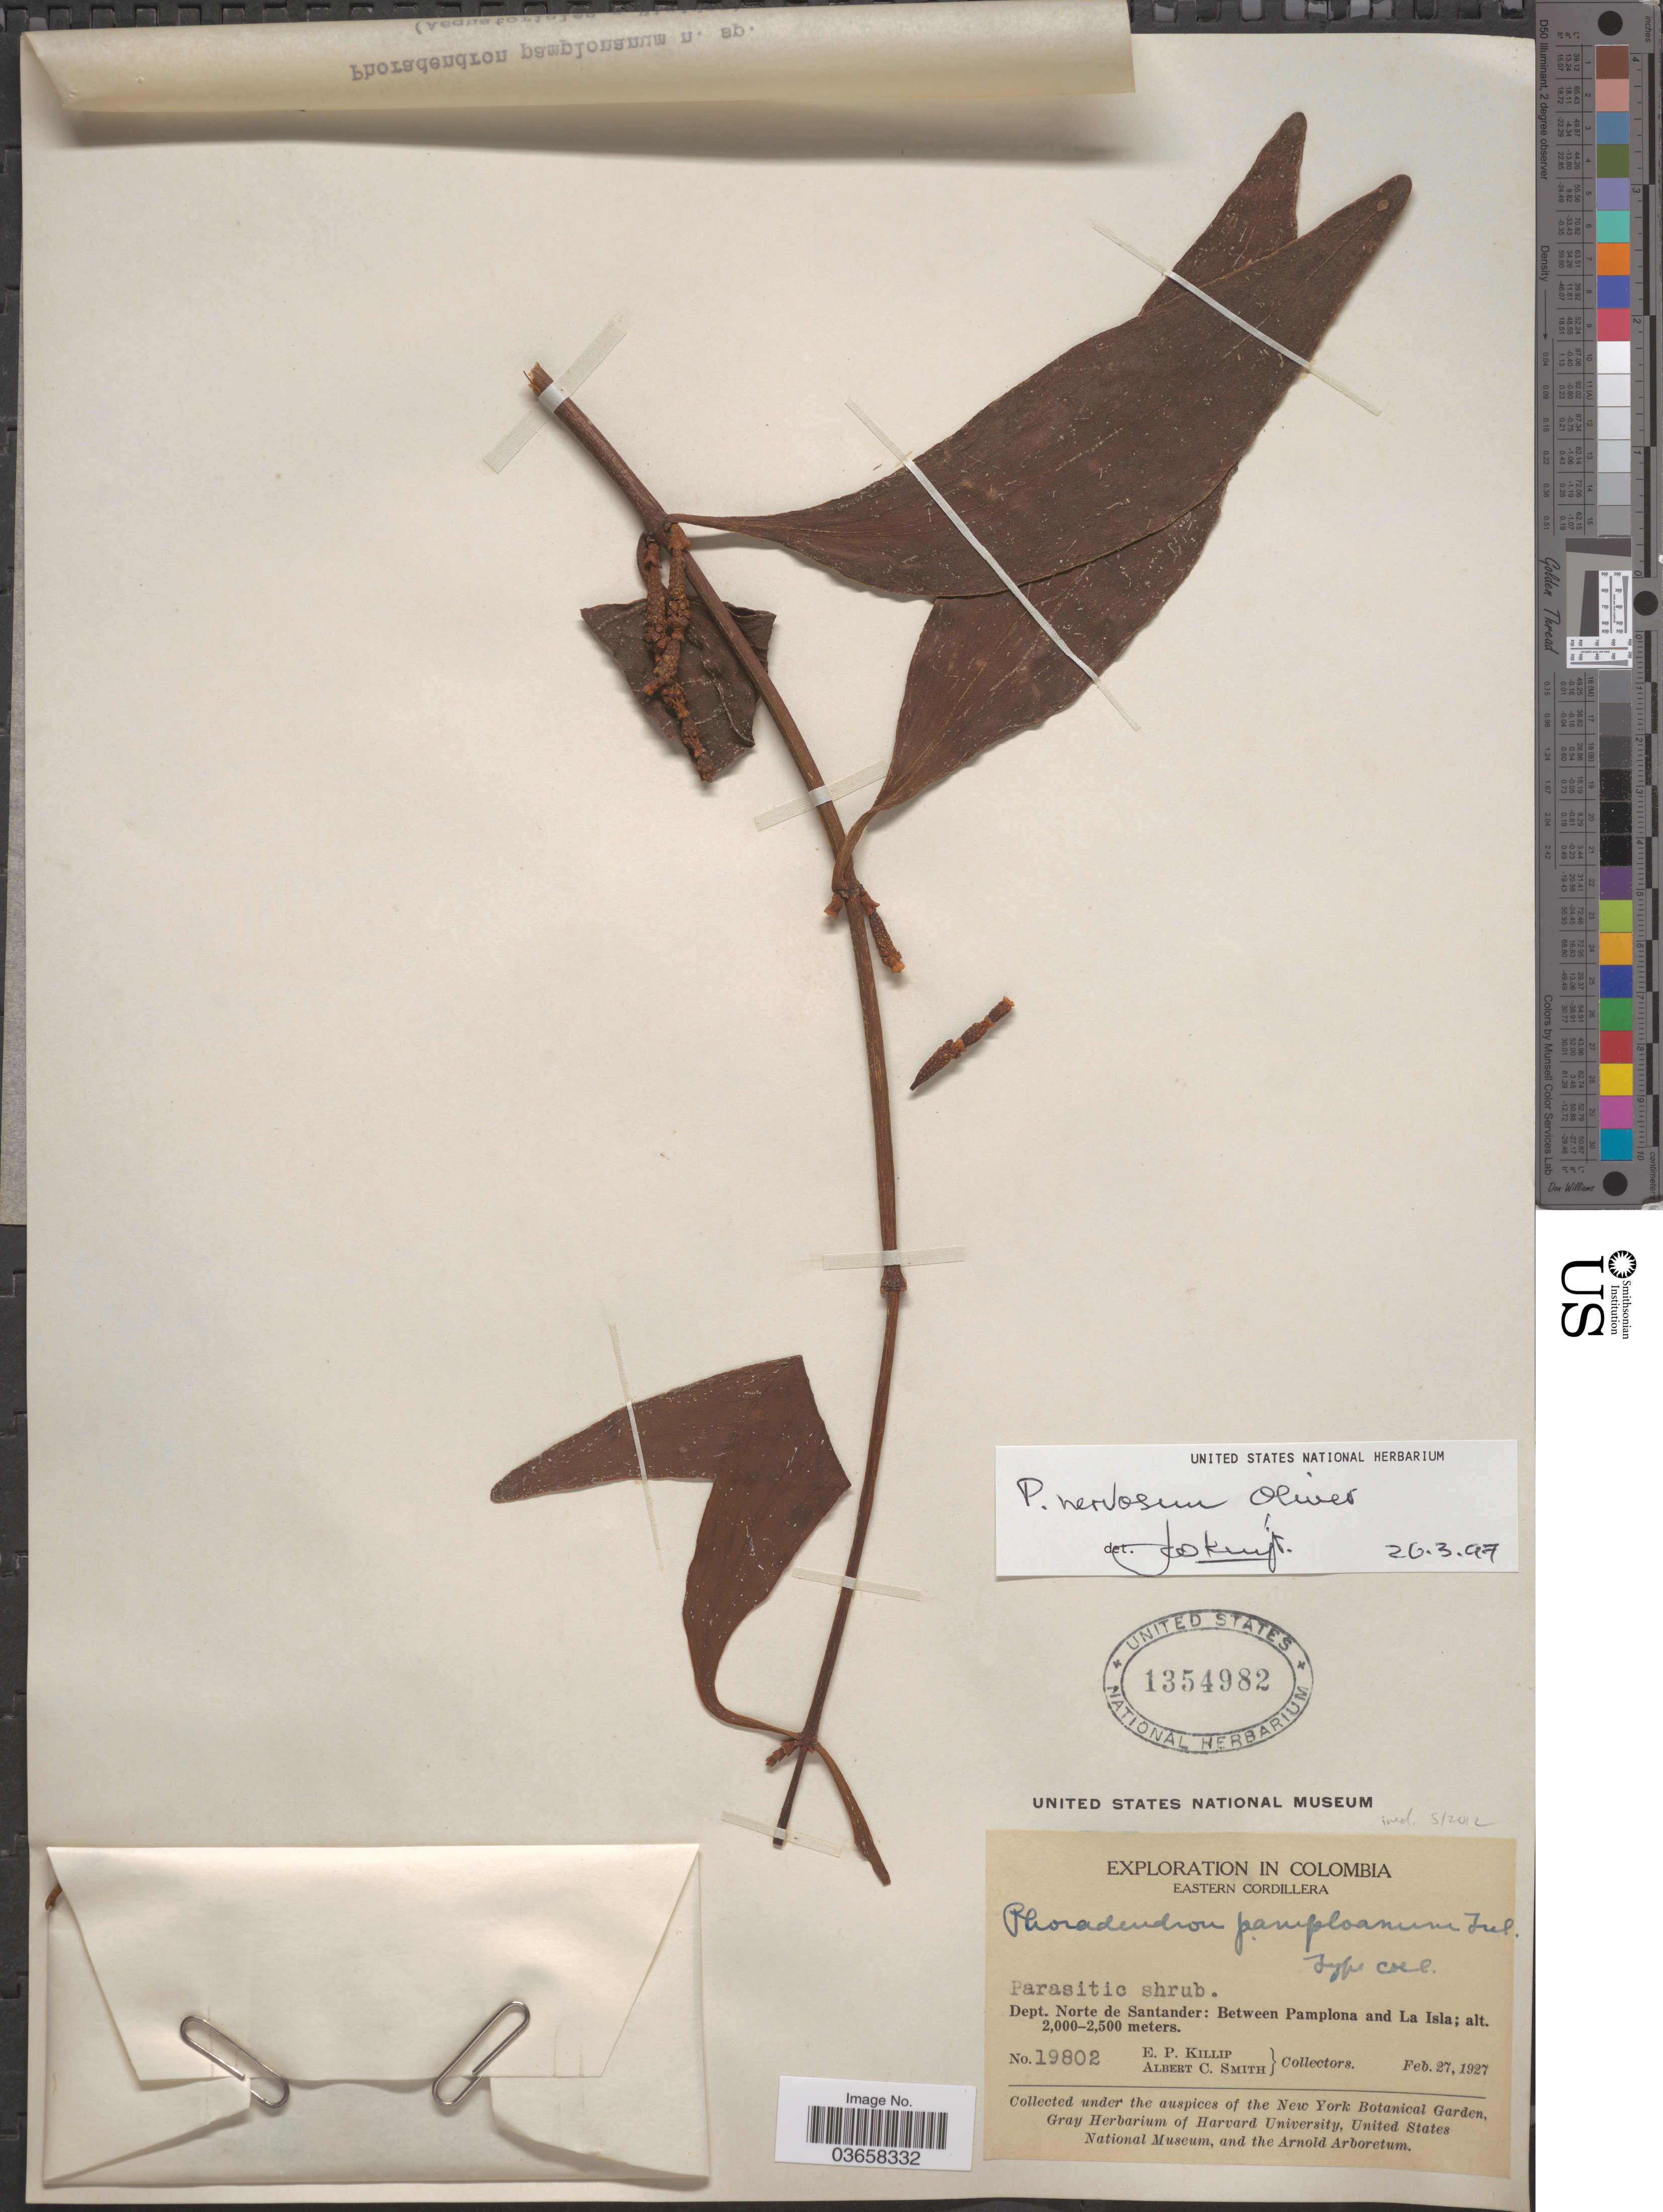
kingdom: Plantae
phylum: Tracheophyta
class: Magnoliopsida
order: Santalales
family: Viscaceae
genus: Phoradendron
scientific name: Phoradendron nervosum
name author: Oliv.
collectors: E. P. Killip & A. C. Smith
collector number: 19802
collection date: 1927-02-27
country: Colombia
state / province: Norte de Santander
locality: Eastern Cordillera, Dept. Norte de Santander: Between Pamplona and La Isla.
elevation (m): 2000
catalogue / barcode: US 1354982